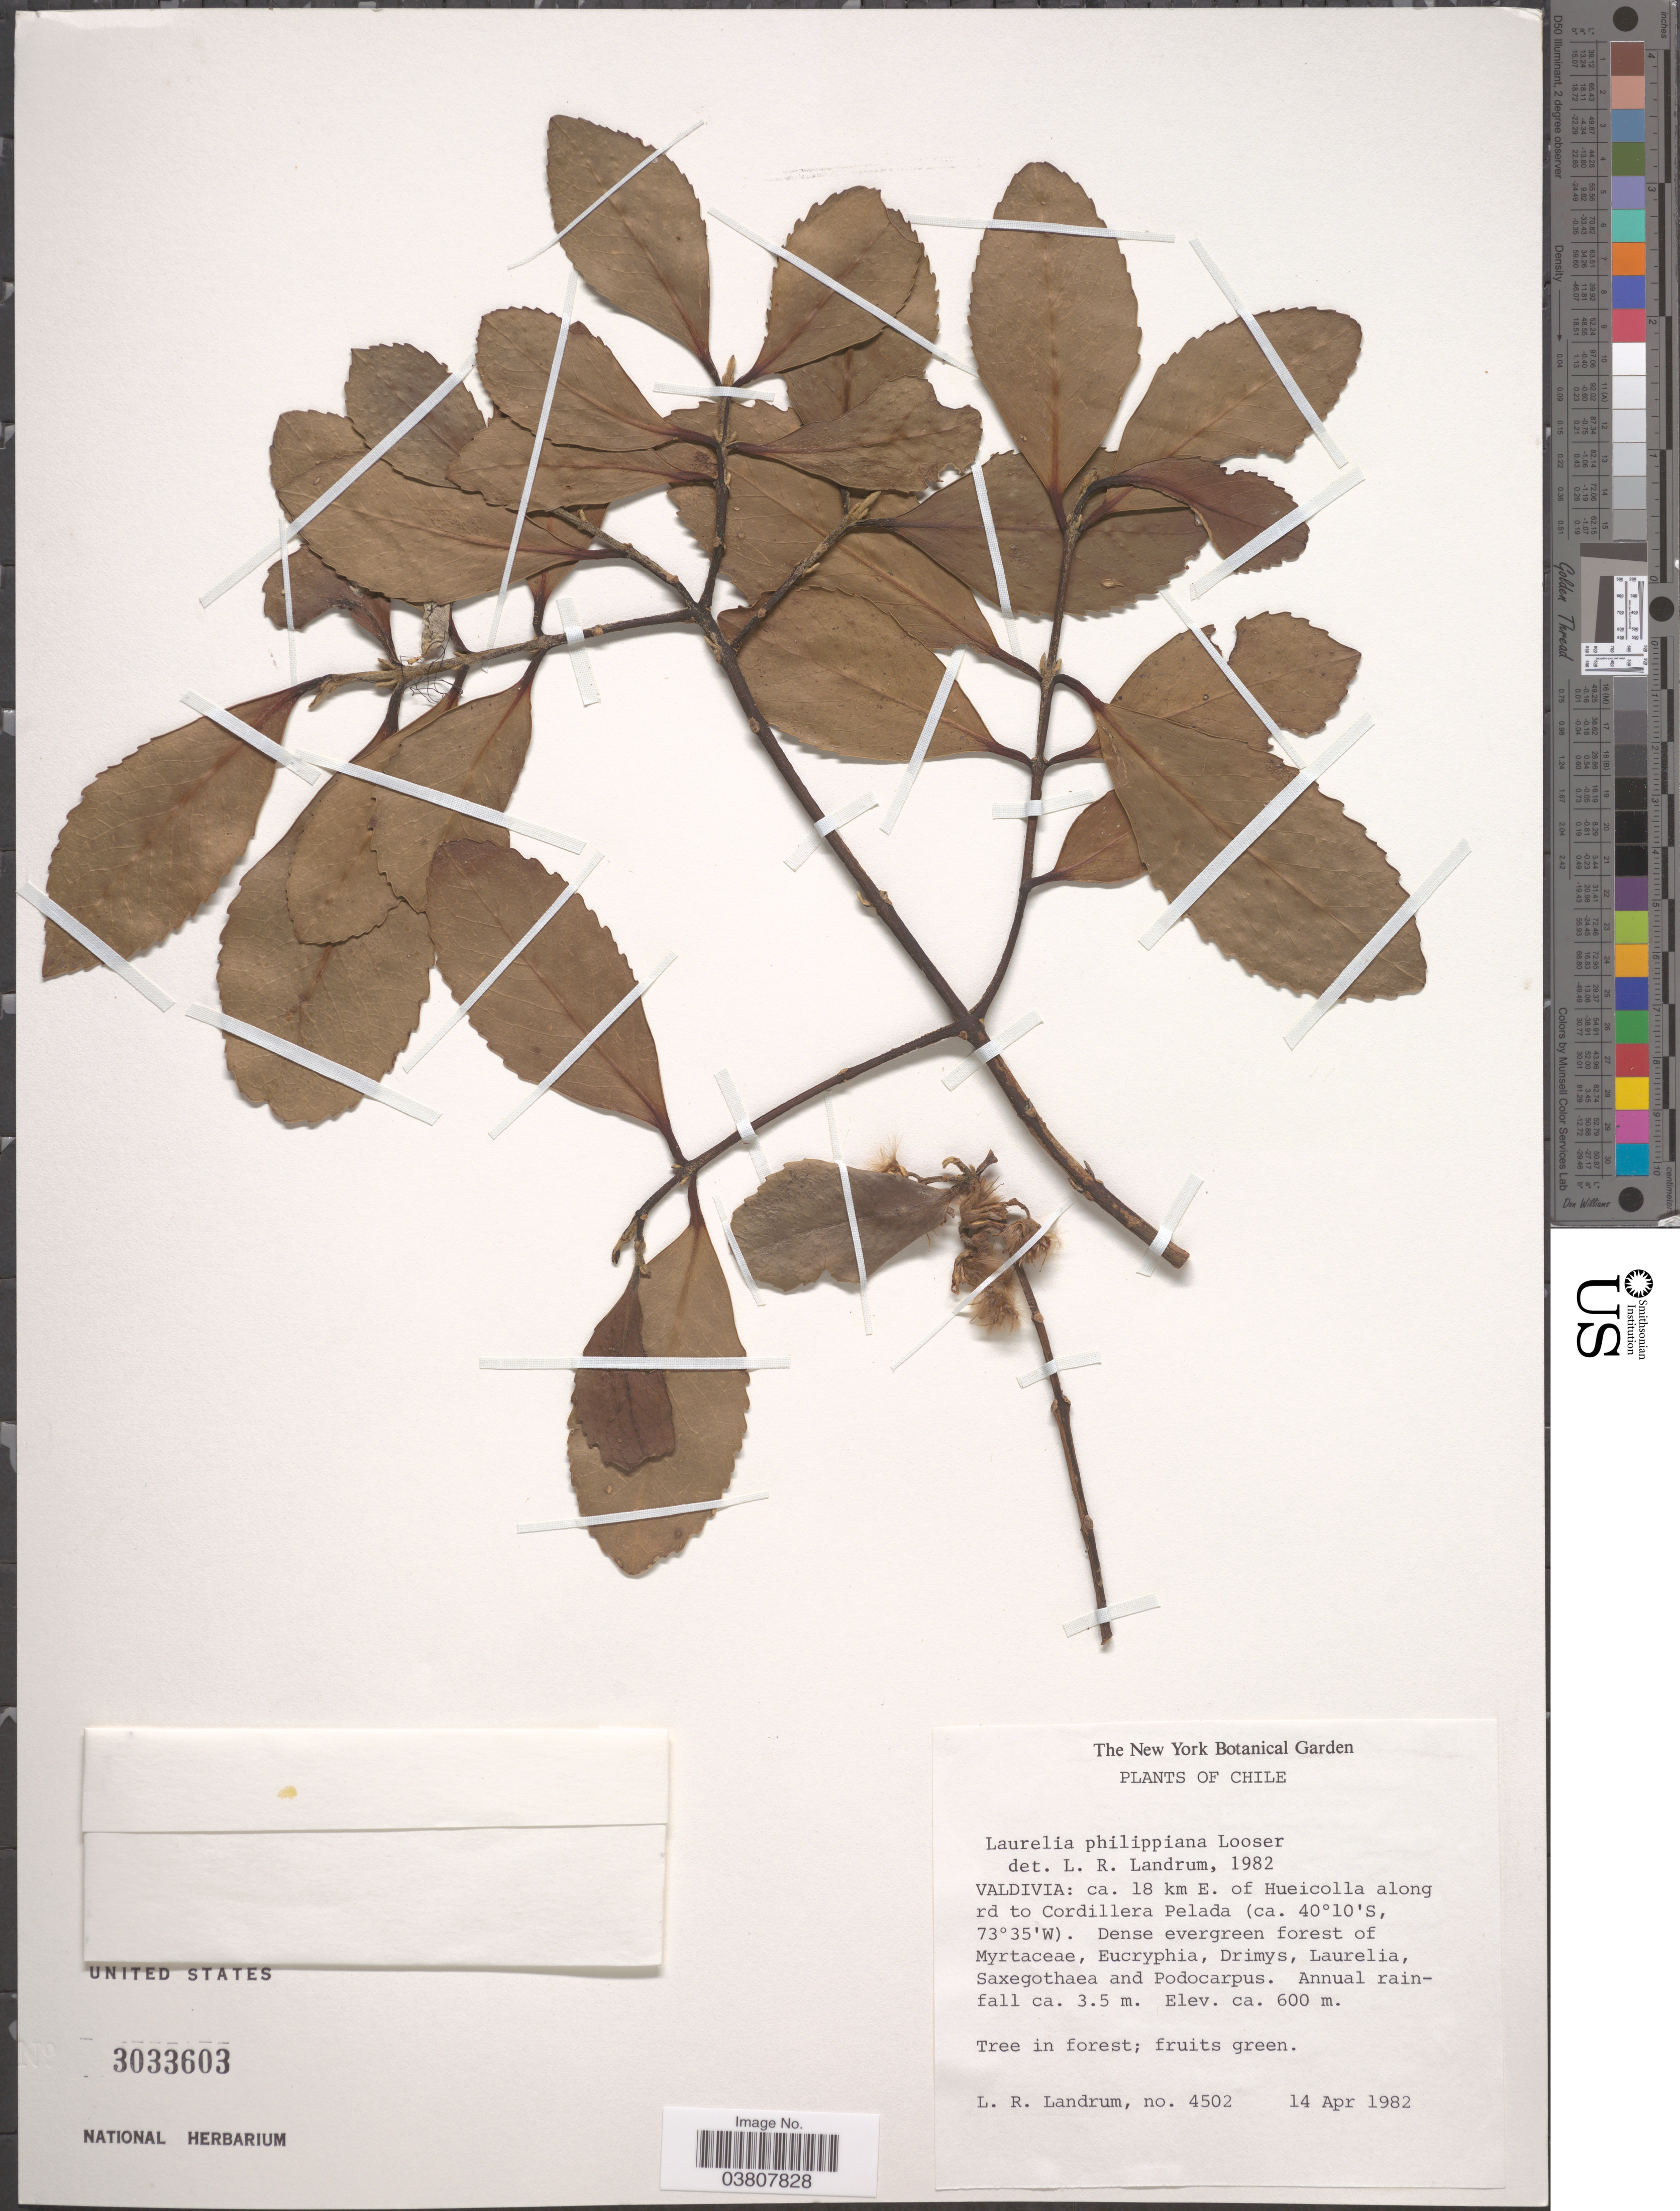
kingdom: Plantae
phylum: Tracheophyta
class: Magnoliopsida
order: Laurales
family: Atherospermataceae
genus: Laurelia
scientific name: Laurelia philippiana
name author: Looser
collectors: L. R. Landrum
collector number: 4502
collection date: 1982-04-14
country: Chile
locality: Valdivia: ca. 18 km E. of Hueicolla along rd to Cordillera Pelada.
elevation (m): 600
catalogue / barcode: US 3033603